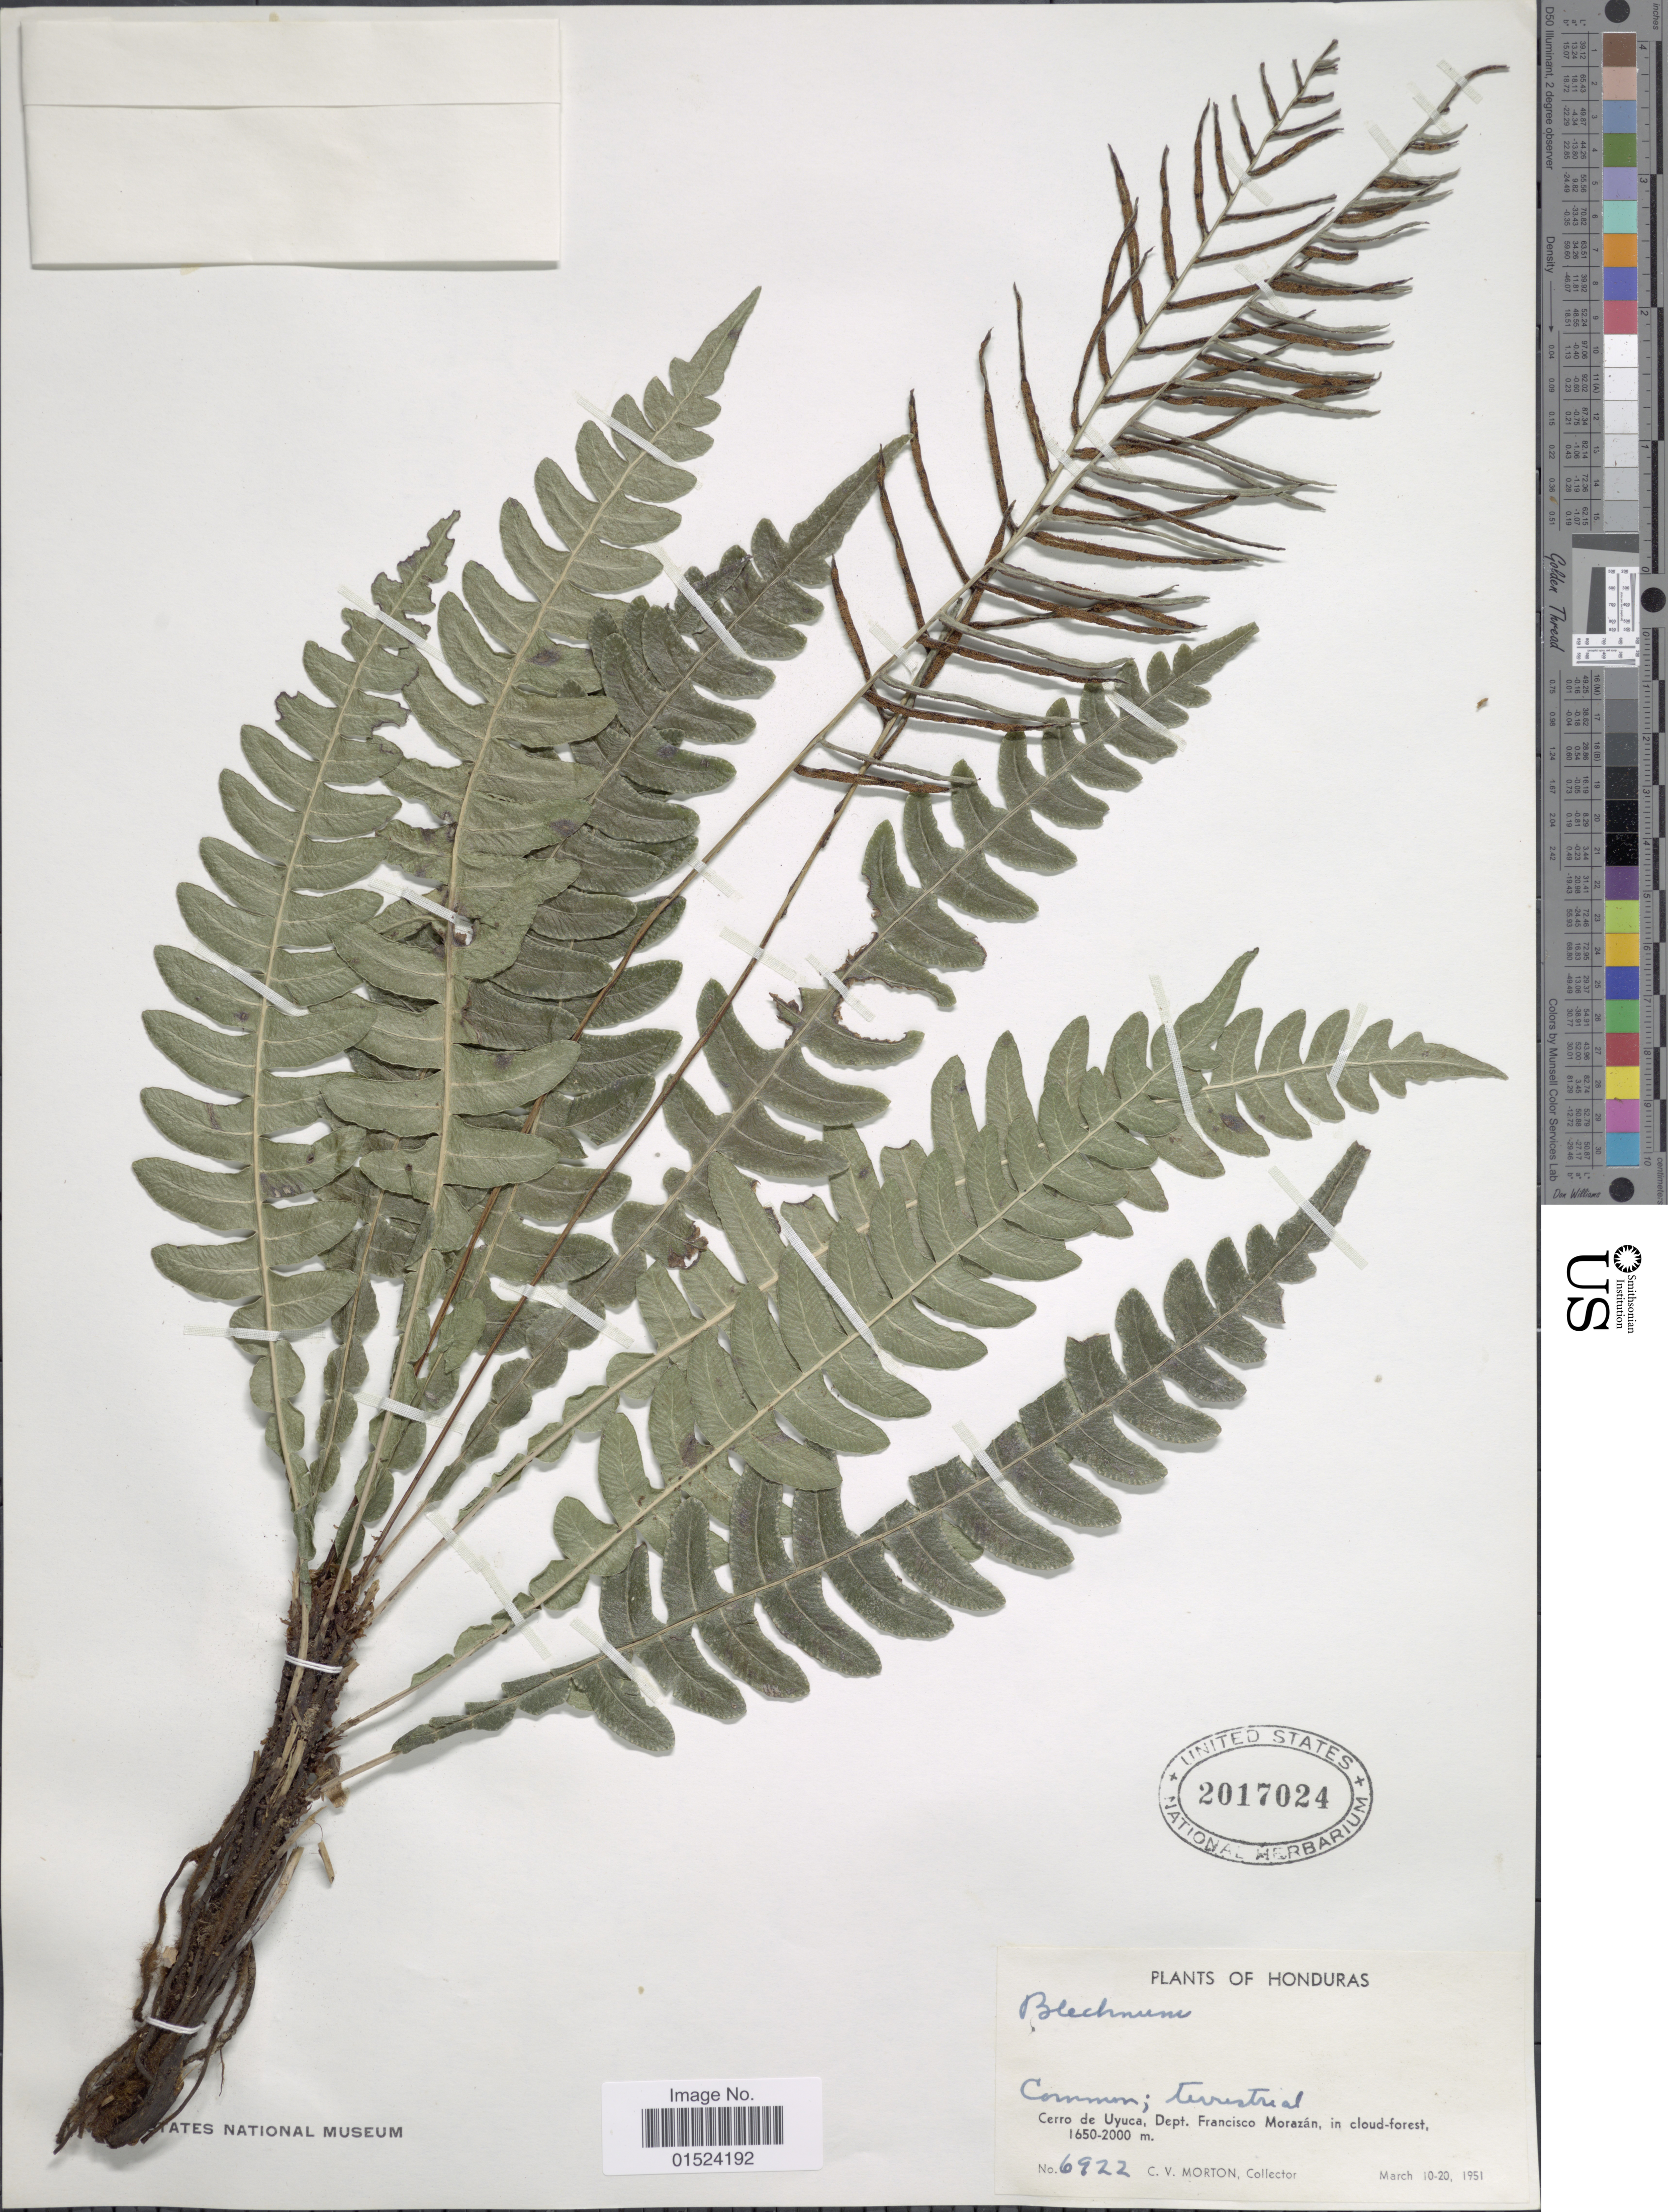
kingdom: Plantae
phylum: Tracheophyta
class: Polypodiopsida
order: Polypodiales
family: Blechnaceae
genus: Blechnum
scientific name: Blechnum l'herminieri subsp. l'herminieri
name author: (Bory) C. Chr.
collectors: C. V. Morton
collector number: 6922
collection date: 1951-03-10/1951-03-20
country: Honduras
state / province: Fco. Morazán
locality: Cerro de Uyuca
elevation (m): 1650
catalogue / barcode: US 2017024